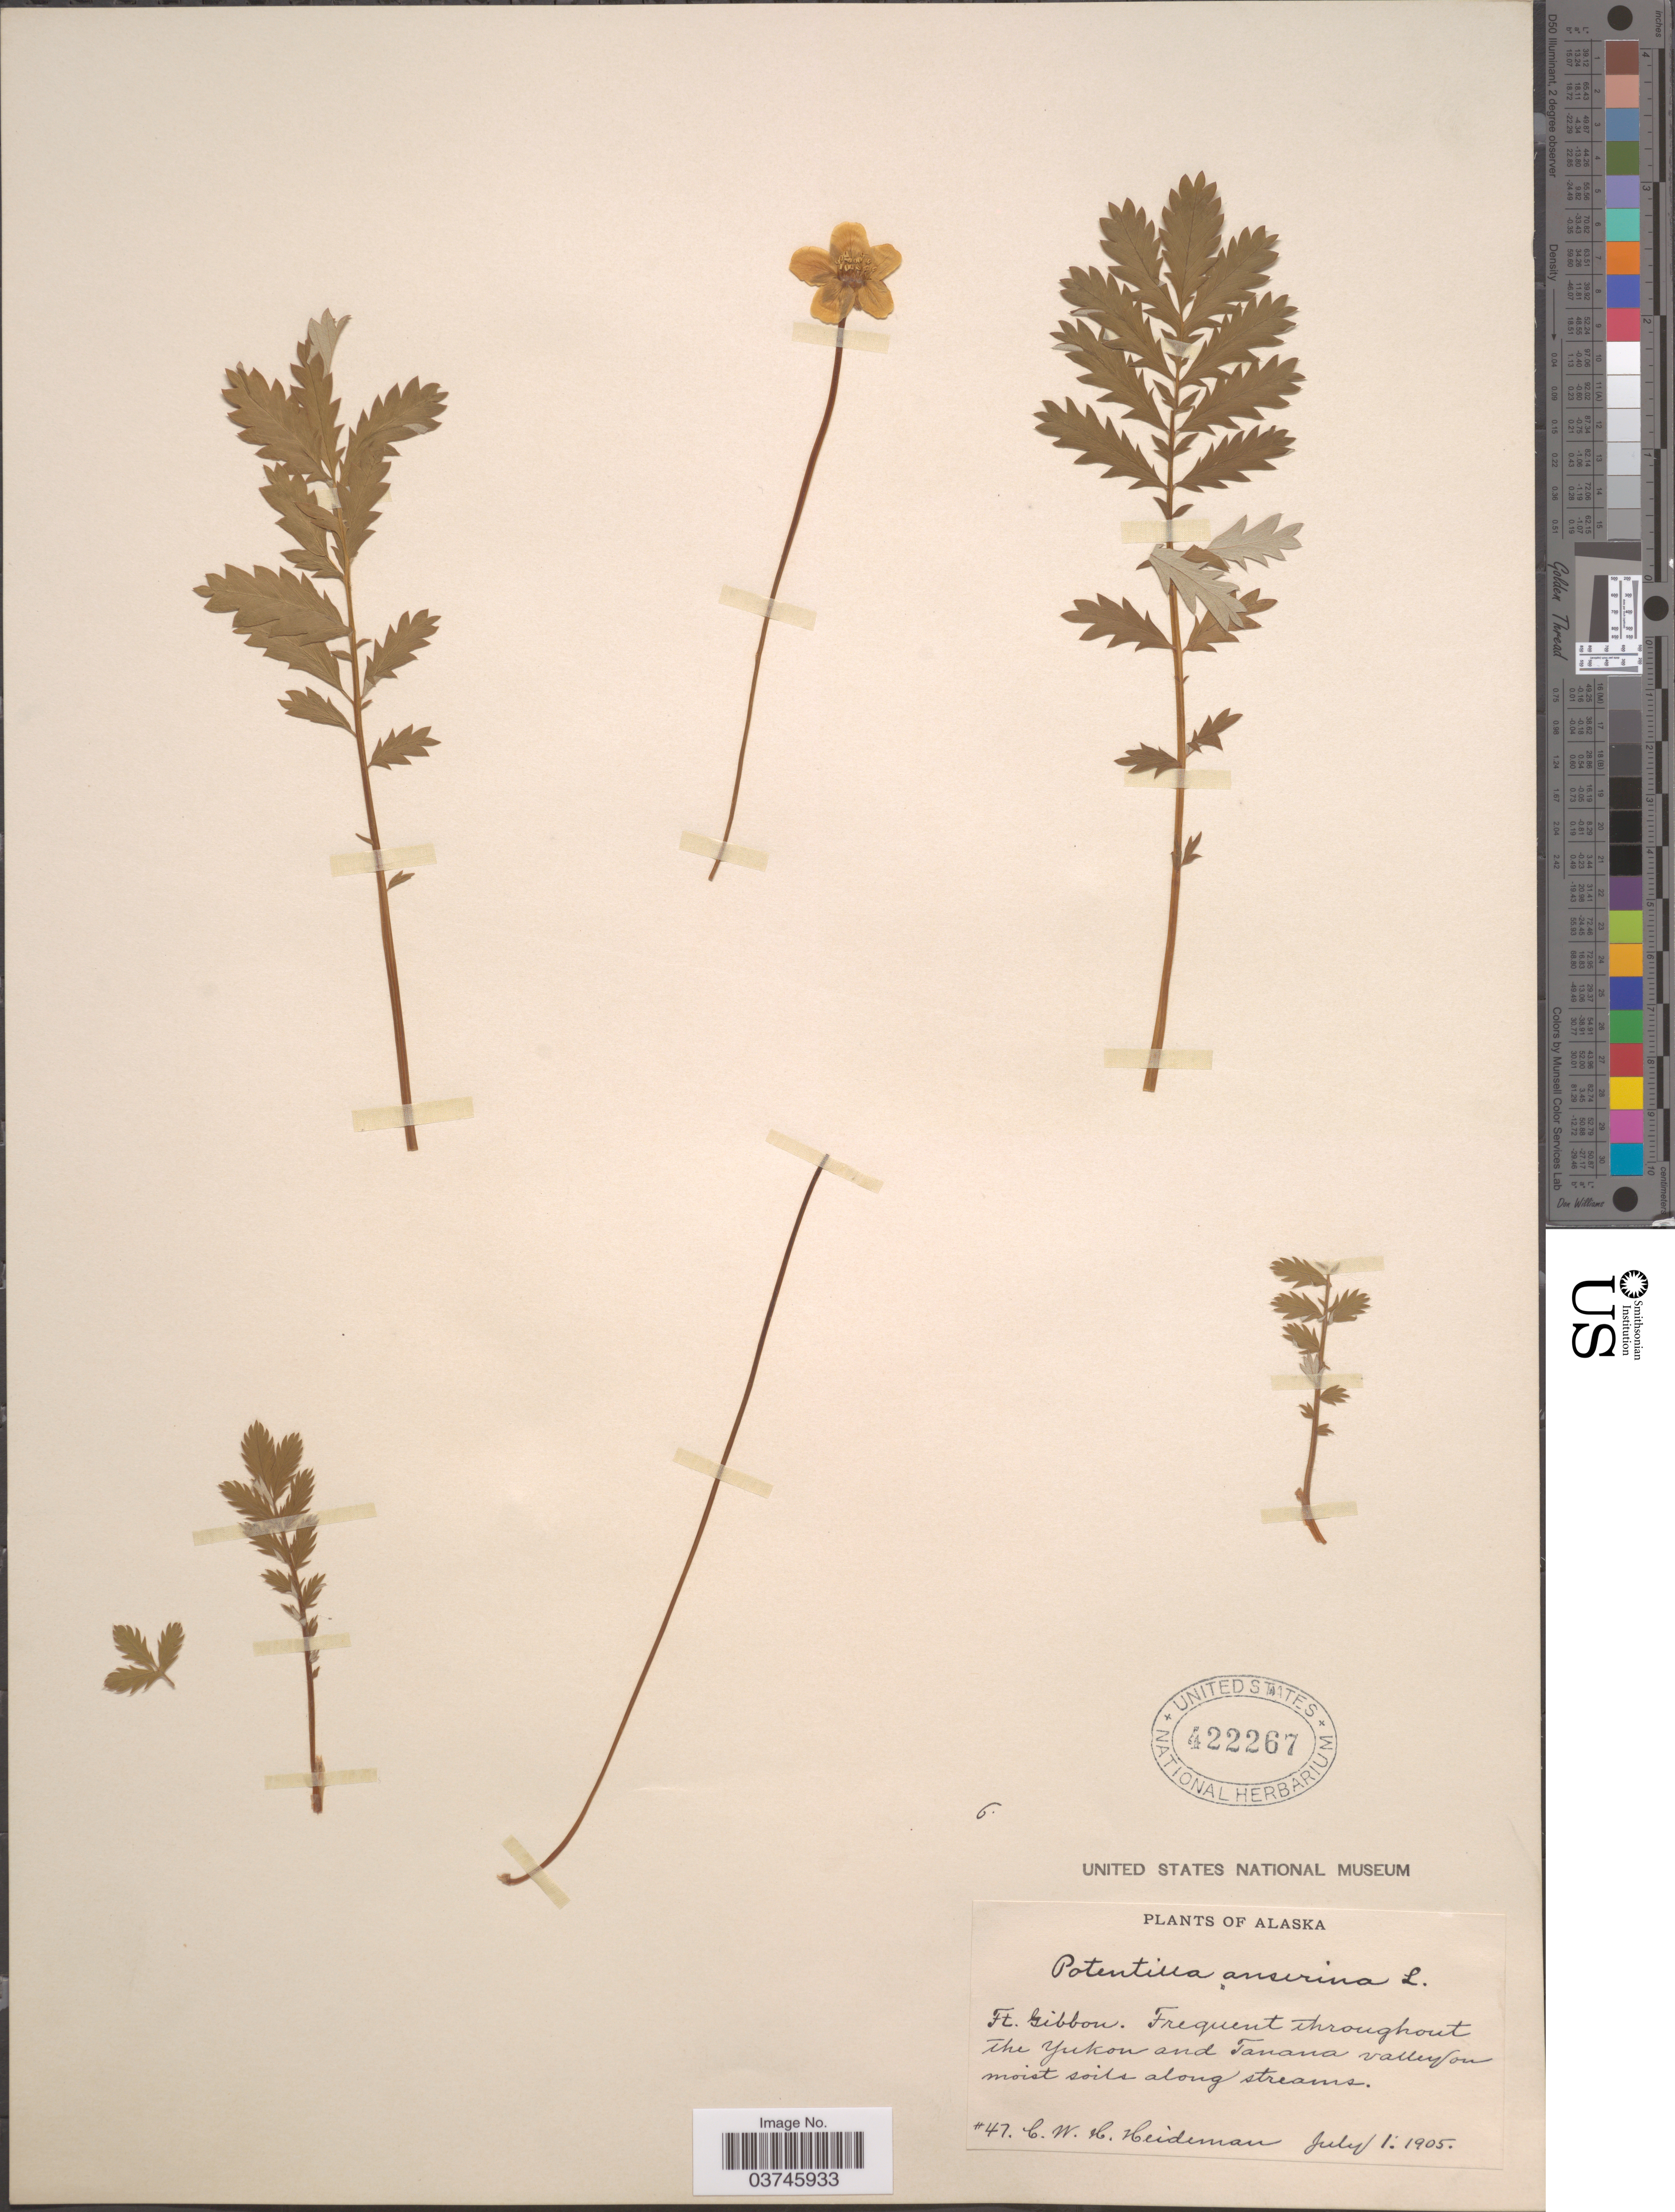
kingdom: Plantae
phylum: Tracheophyta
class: Magnoliopsida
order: Rosales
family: Rosaceae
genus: Argentina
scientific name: Argentina anserina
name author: (L.) Rydb.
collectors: C. Heideman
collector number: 47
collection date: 1905-07-01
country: United States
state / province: Alaska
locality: Ft. Gibbon. Throughout the Yukon and Tanana Valley.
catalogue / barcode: US 422267